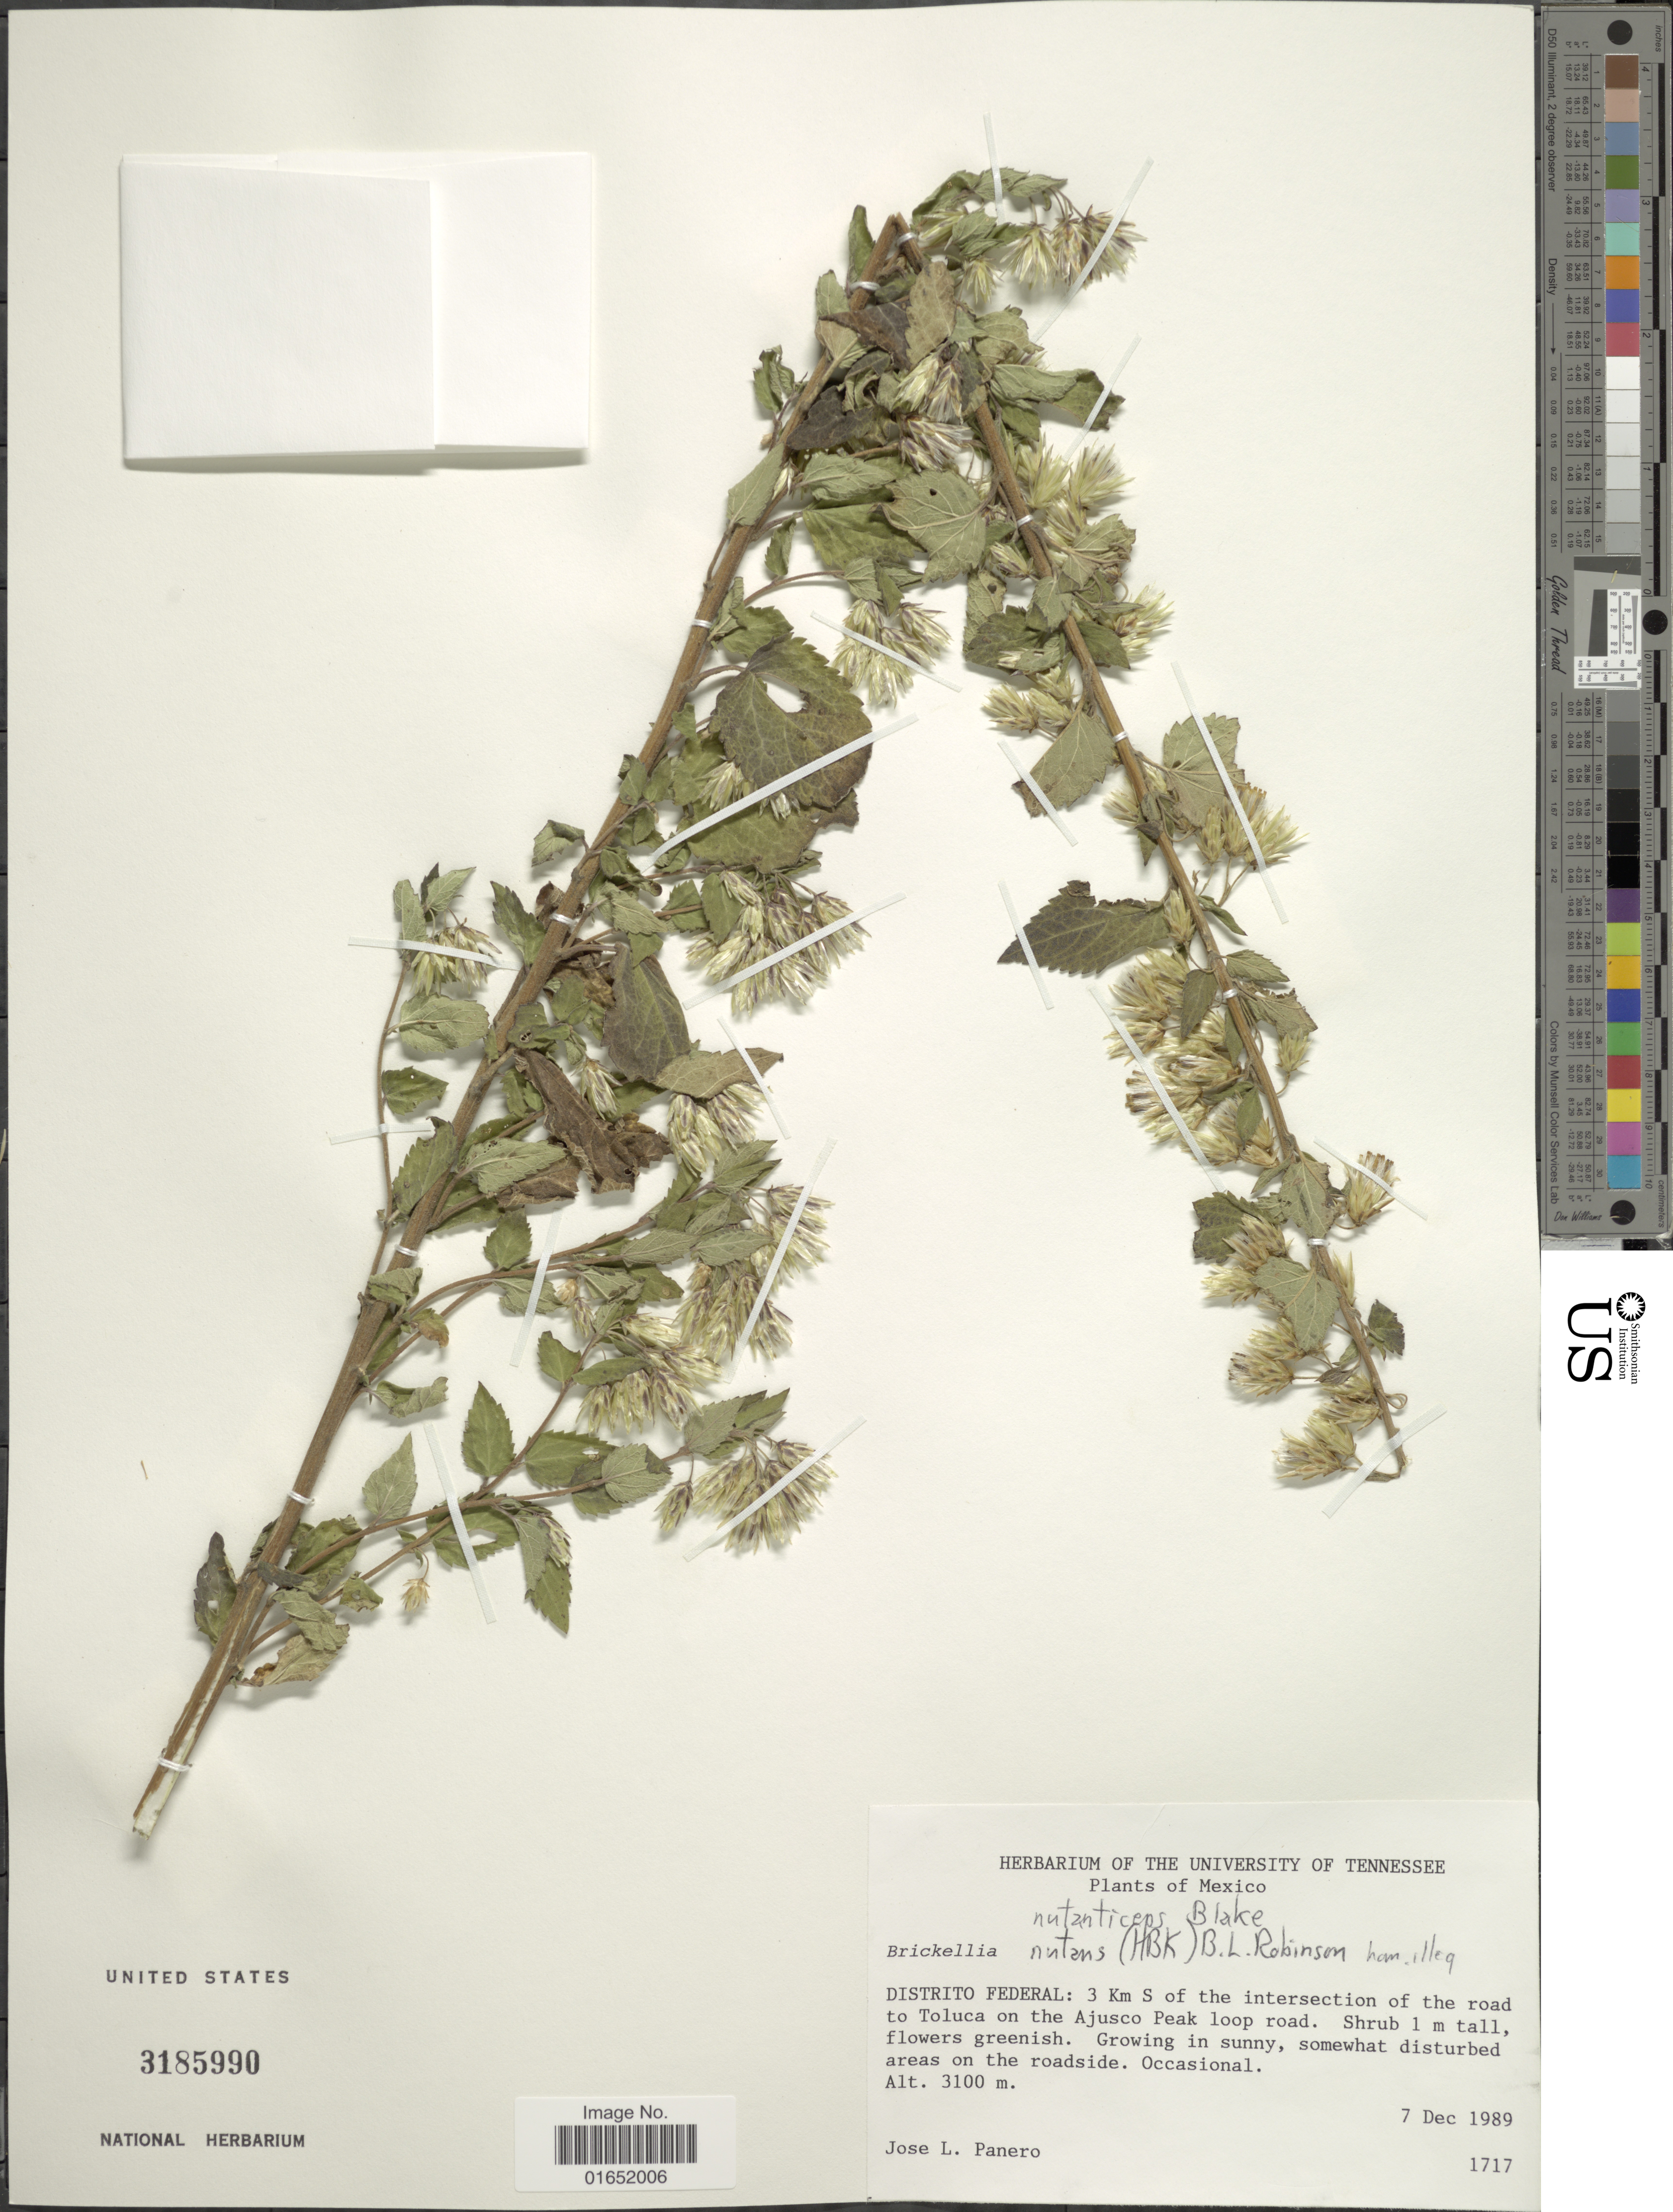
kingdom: Plantae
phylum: Tracheophyta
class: Magnoliopsida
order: Asterales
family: Asteraceae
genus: Brickellia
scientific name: Brickellia nutanticeps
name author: S.F. Blake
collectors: J. L. Panero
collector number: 1717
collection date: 1989-12-07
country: Mexico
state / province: Distrito Federal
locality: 3 Km S of the intersection of the road to Toluca on the Ajusco Peak loop road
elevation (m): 3100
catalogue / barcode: US 3185990